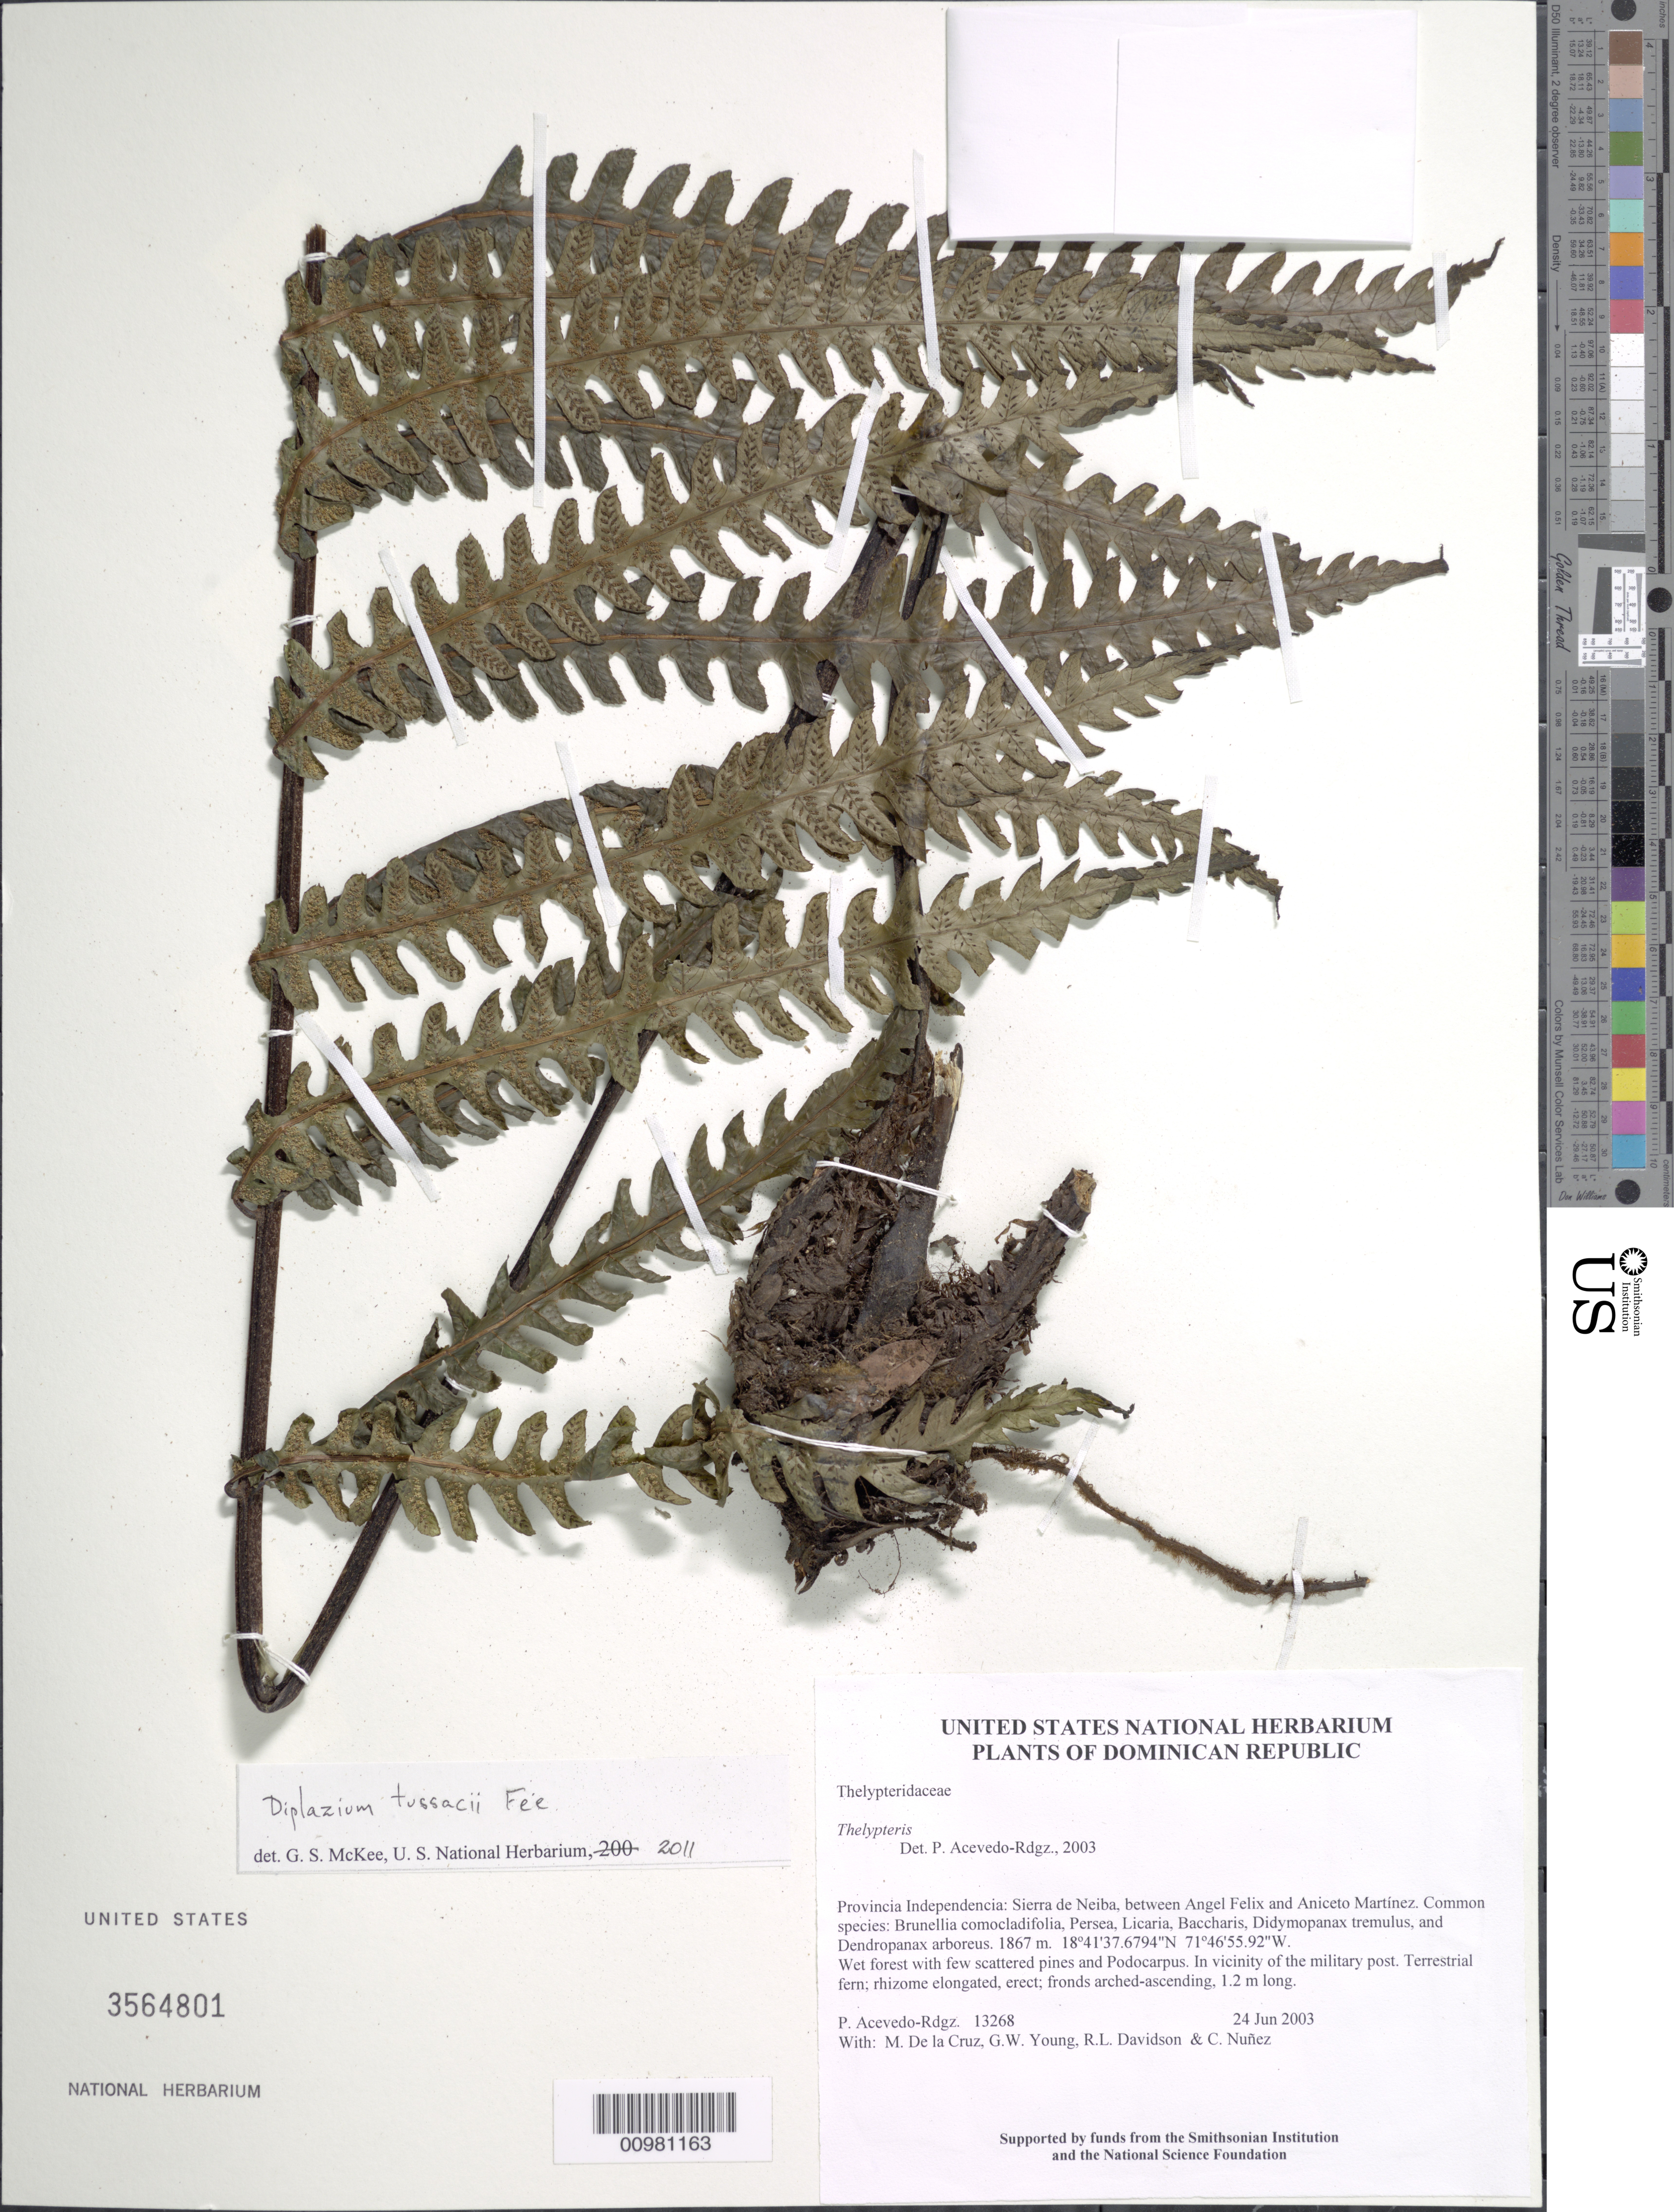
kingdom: Plantae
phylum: Tracheophyta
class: Polypodiopsida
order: Polypodiales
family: Athyriaceae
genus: Diplazium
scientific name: Diplazium tussacii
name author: Fée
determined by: McKee, G. S., (US), NMNH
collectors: P. Acevedo-Rodr., M. de la Cruz, J. Rawlins, G. Young, R. Davidson & C. Nunez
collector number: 13268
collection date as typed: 24 Jun 2003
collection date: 2003-06-24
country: Dominican Republic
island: Hispaniola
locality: Provincia Independencia: Sierra de Neiba, between Angel Felix and Aniceto Martínez. Common species: Brunellia comocladifolia, Persea, Licaria, Baccharis, Didymopanax tremulus, and Dendropanax arboreus.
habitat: Wet forest with few scattered pines and Podocarpus. In vicinity of the military post.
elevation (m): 1867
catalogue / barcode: US 3564801